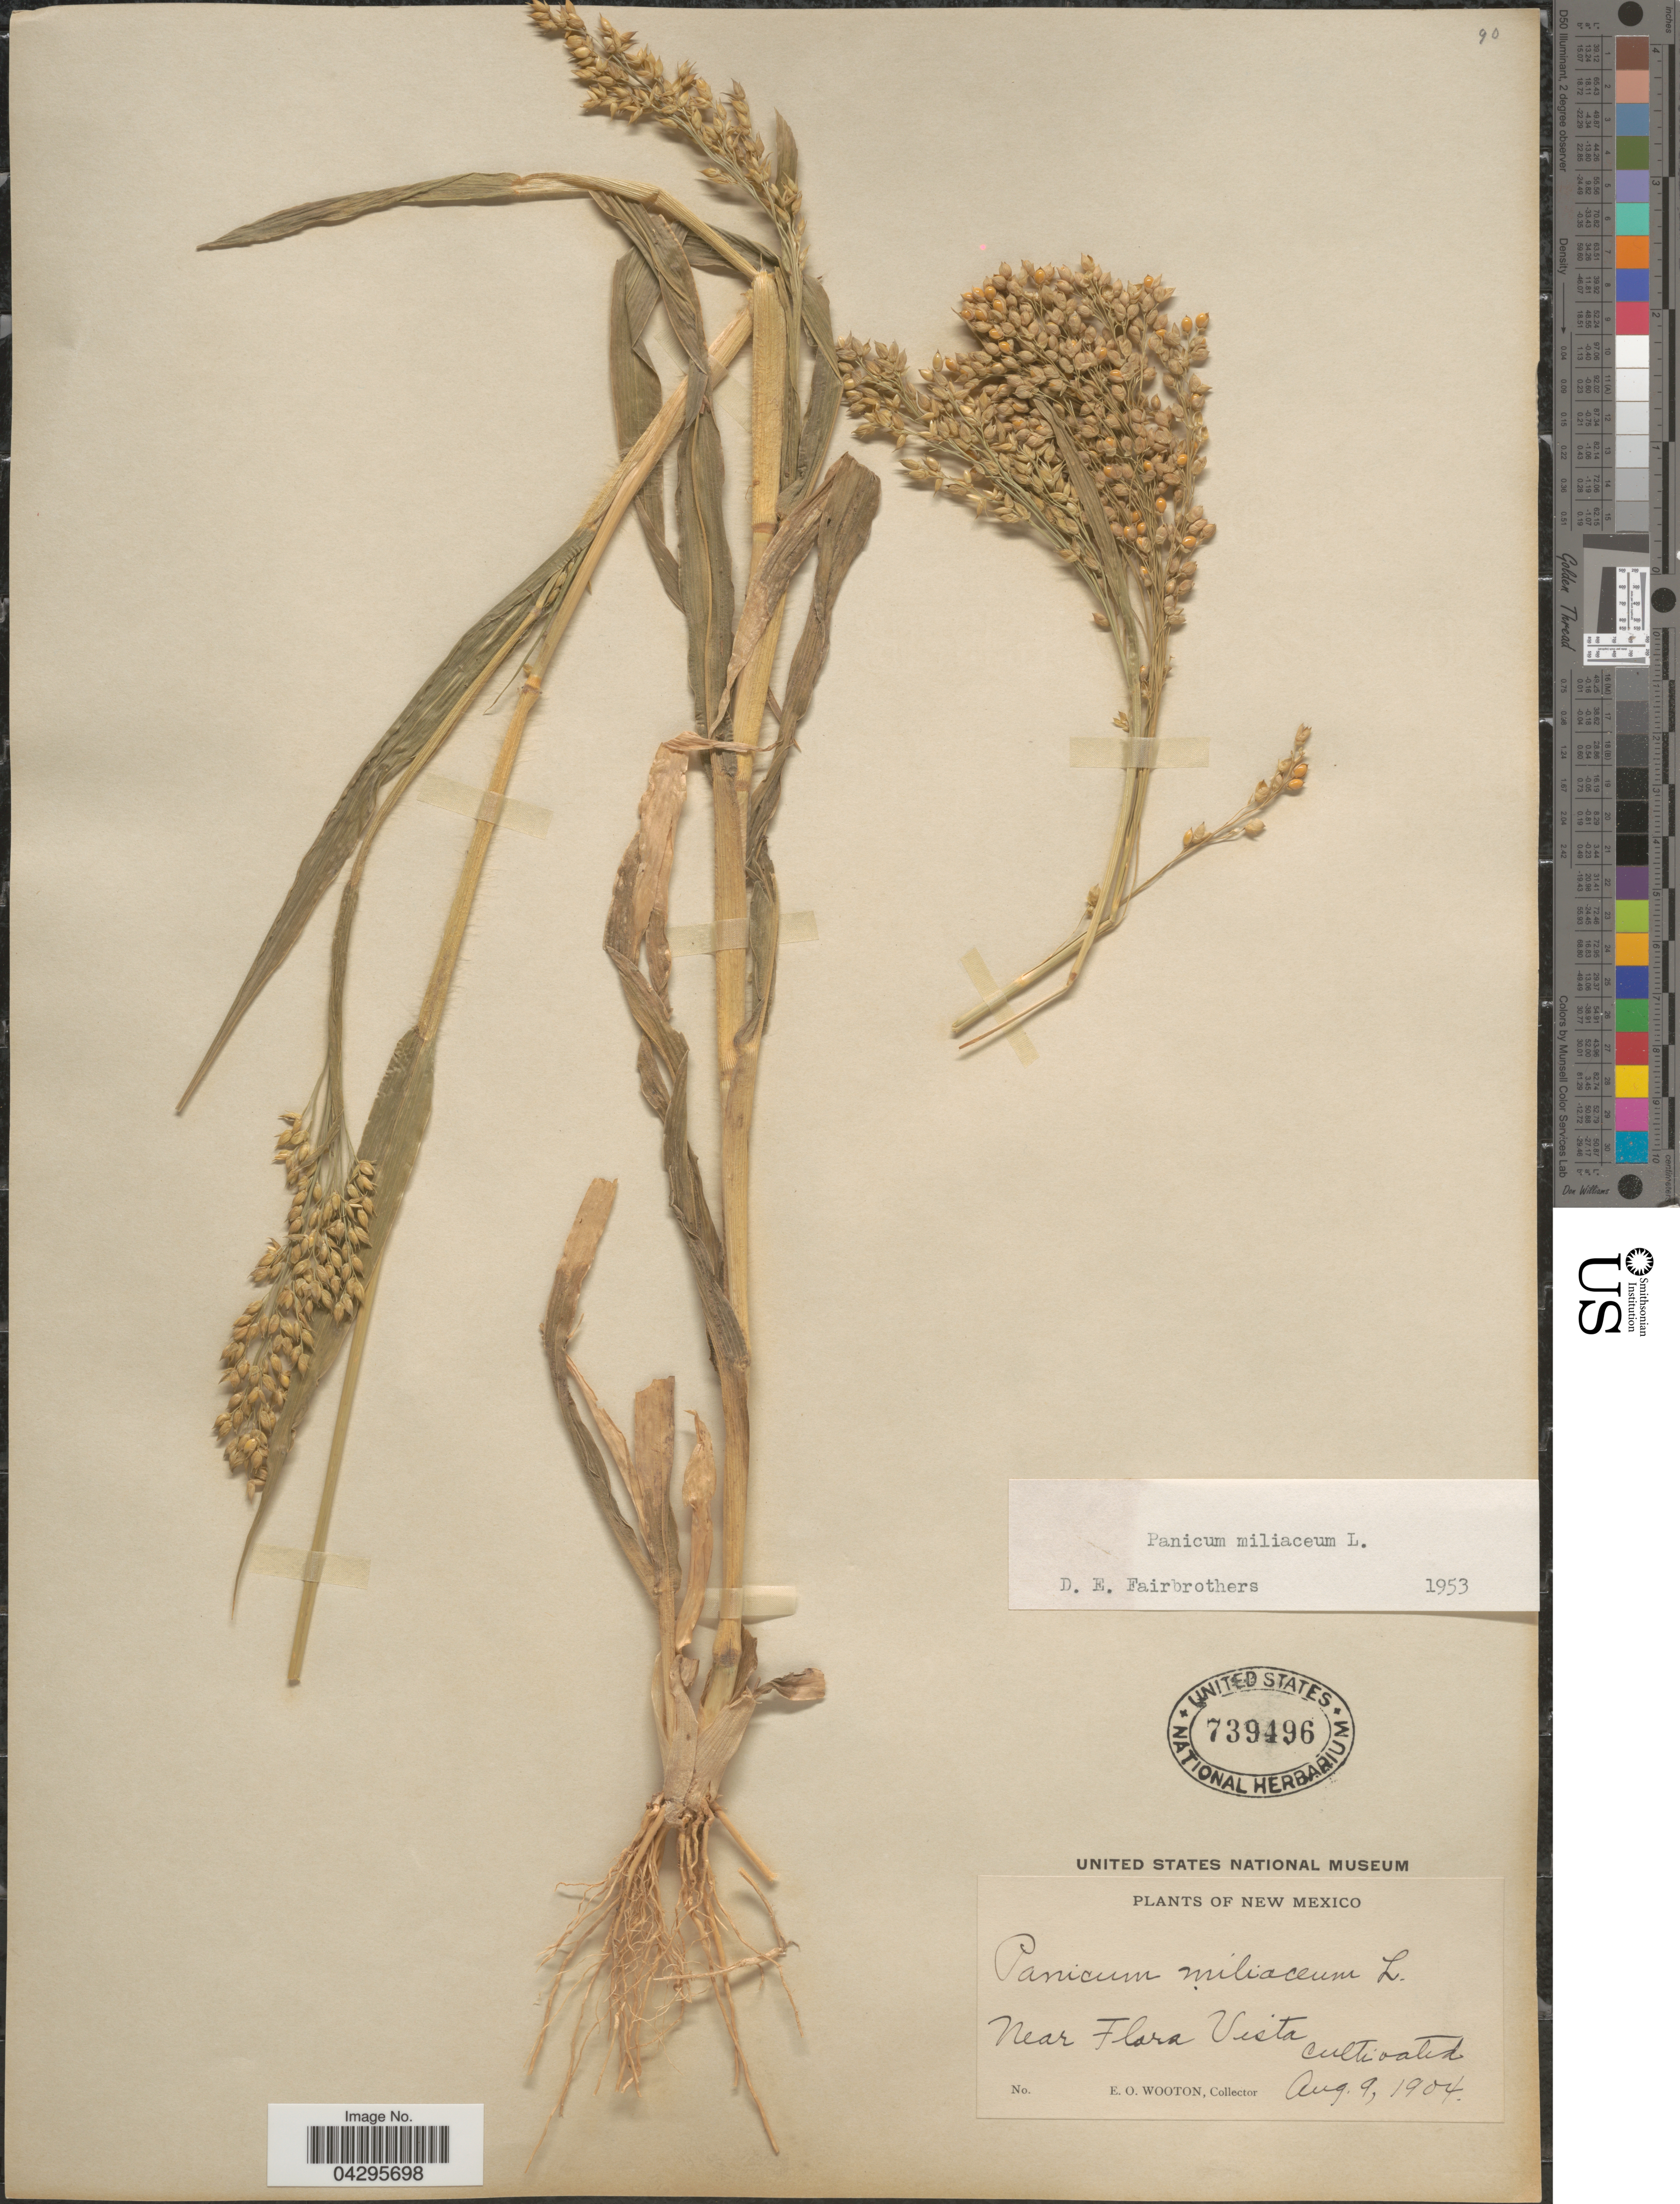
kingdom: Plantae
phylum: Tracheophyta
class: Liliopsida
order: Poales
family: Poaceae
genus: Panicum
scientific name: Panicum miliaceum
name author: L.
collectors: E. O. Wooton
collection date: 1904-08-09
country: United States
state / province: New Mexico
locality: Near Flora Vista.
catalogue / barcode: US 739496